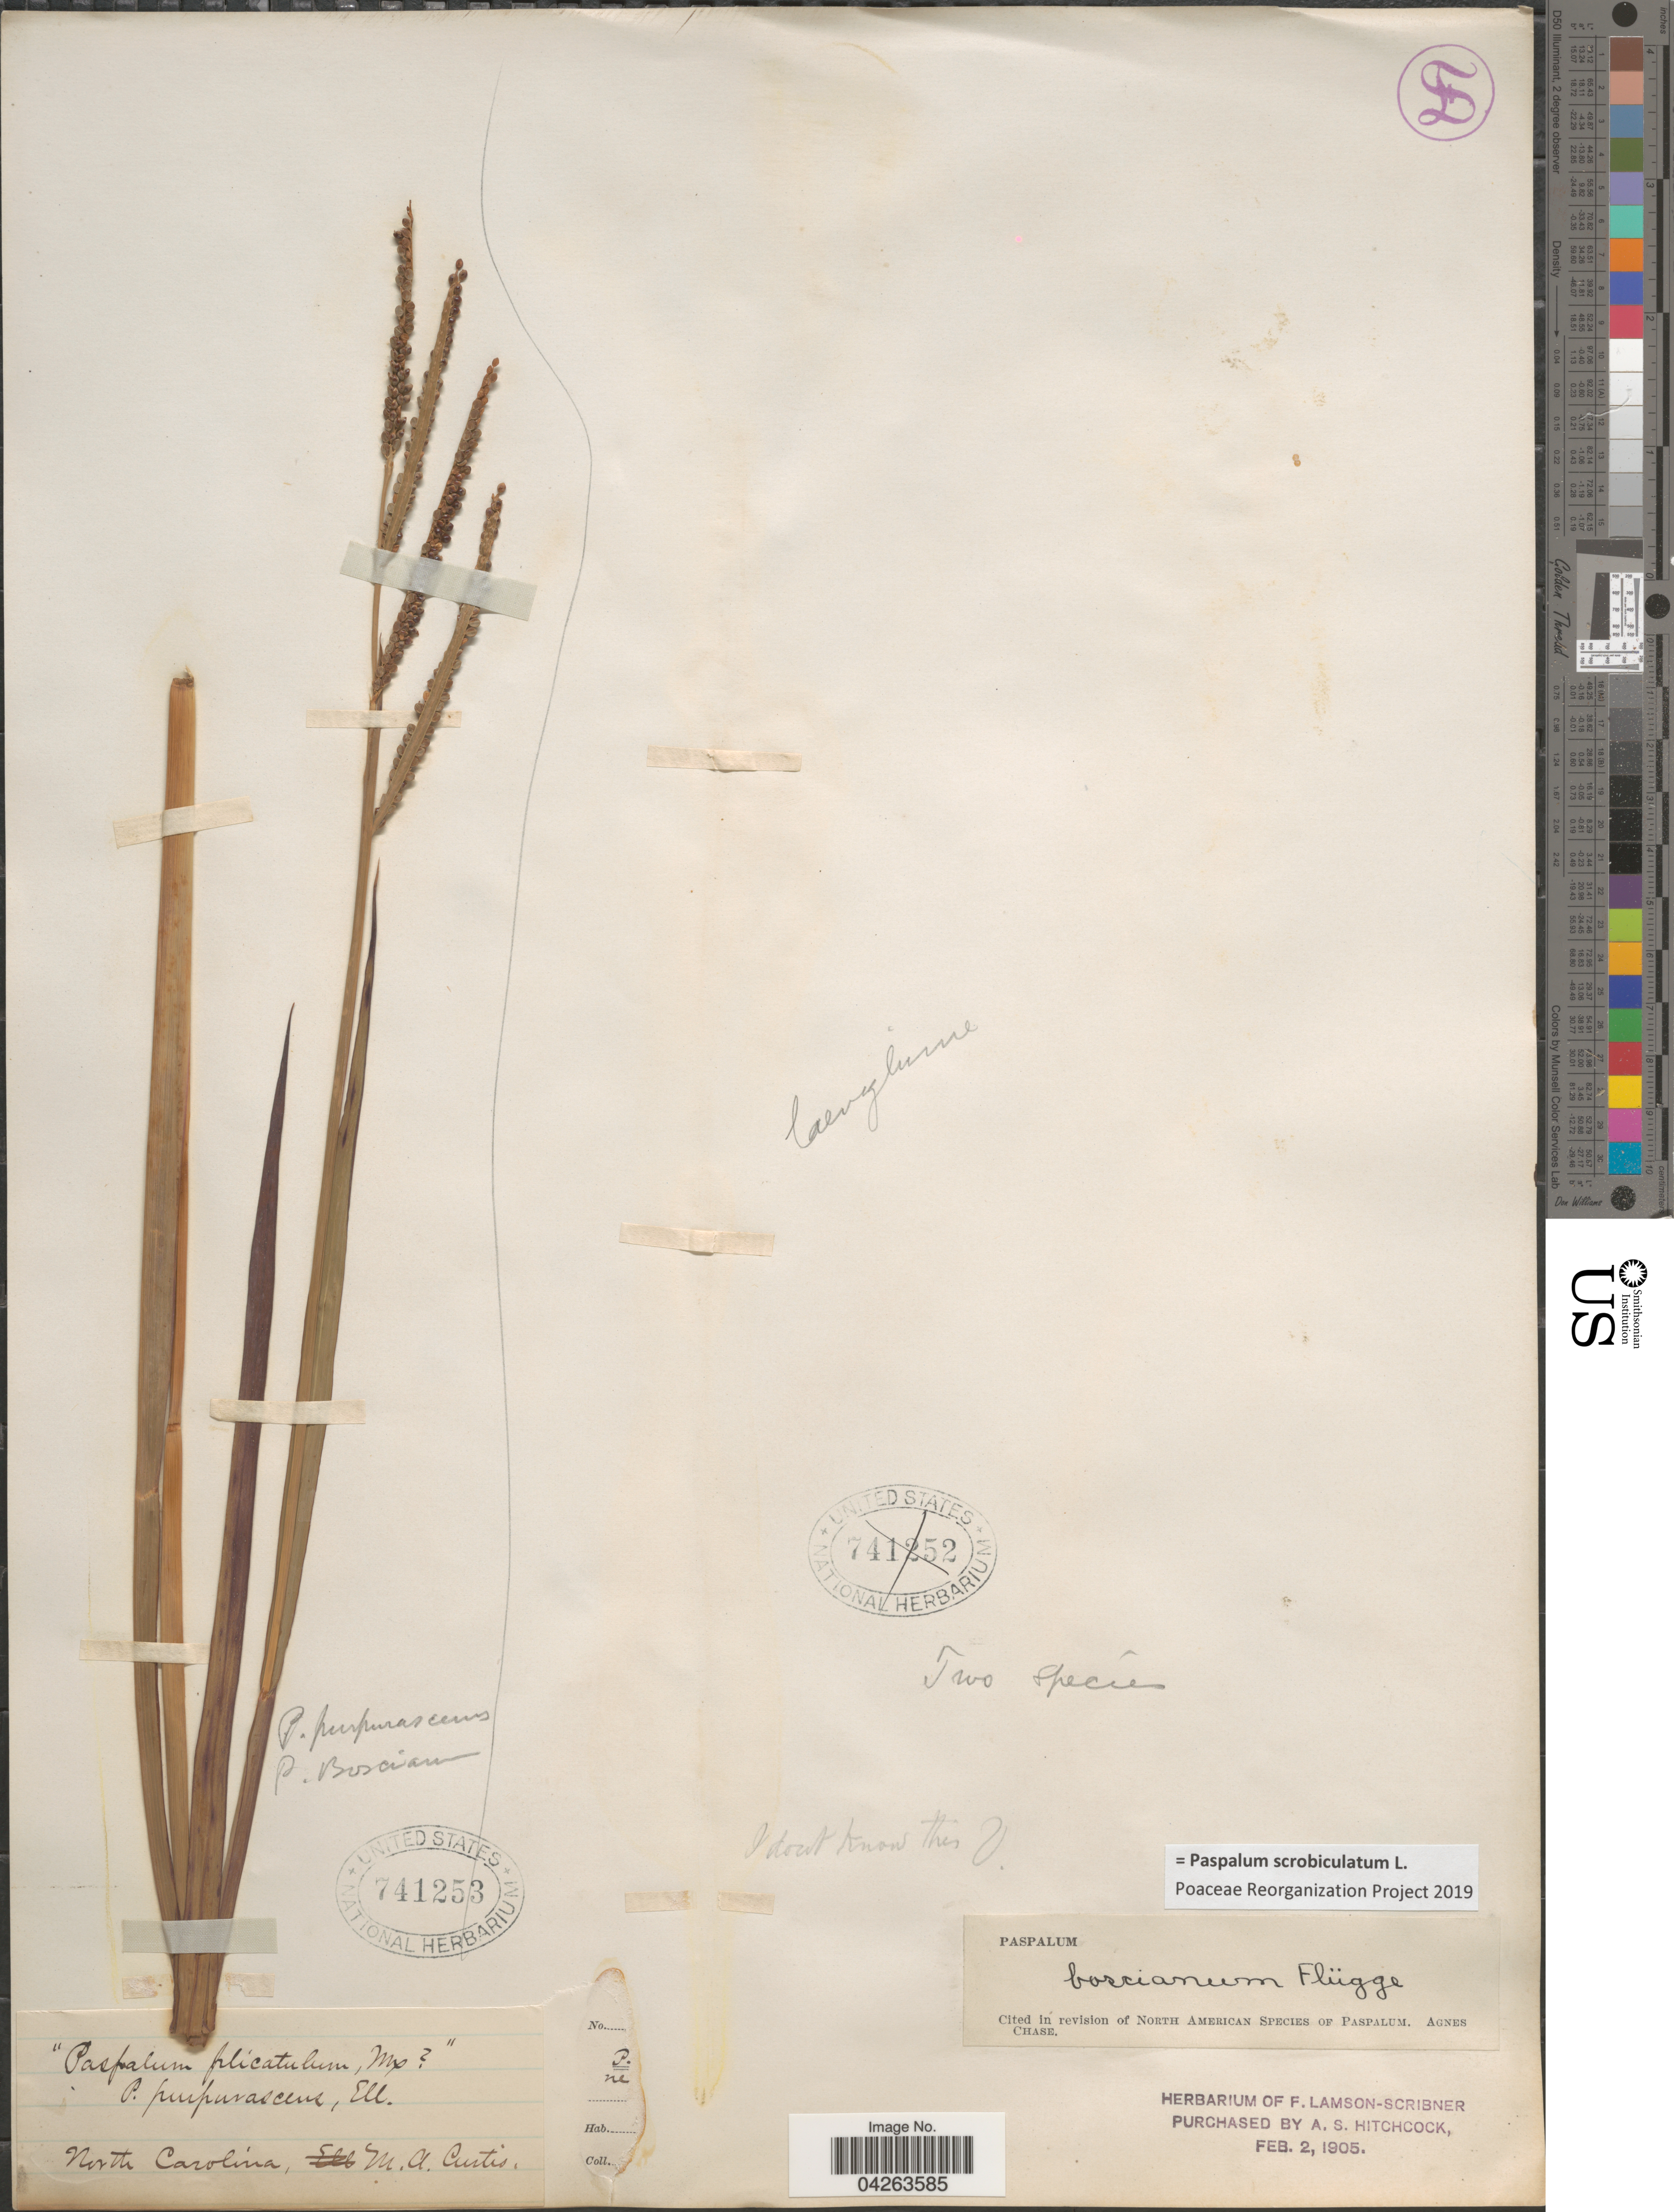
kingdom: Plantae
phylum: Tracheophyta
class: Liliopsida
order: Poales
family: Poaceae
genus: Paspalum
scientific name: Paspalum scrobiculatum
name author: L.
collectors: M. A. Curtis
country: United States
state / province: North Carolina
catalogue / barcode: US 741253